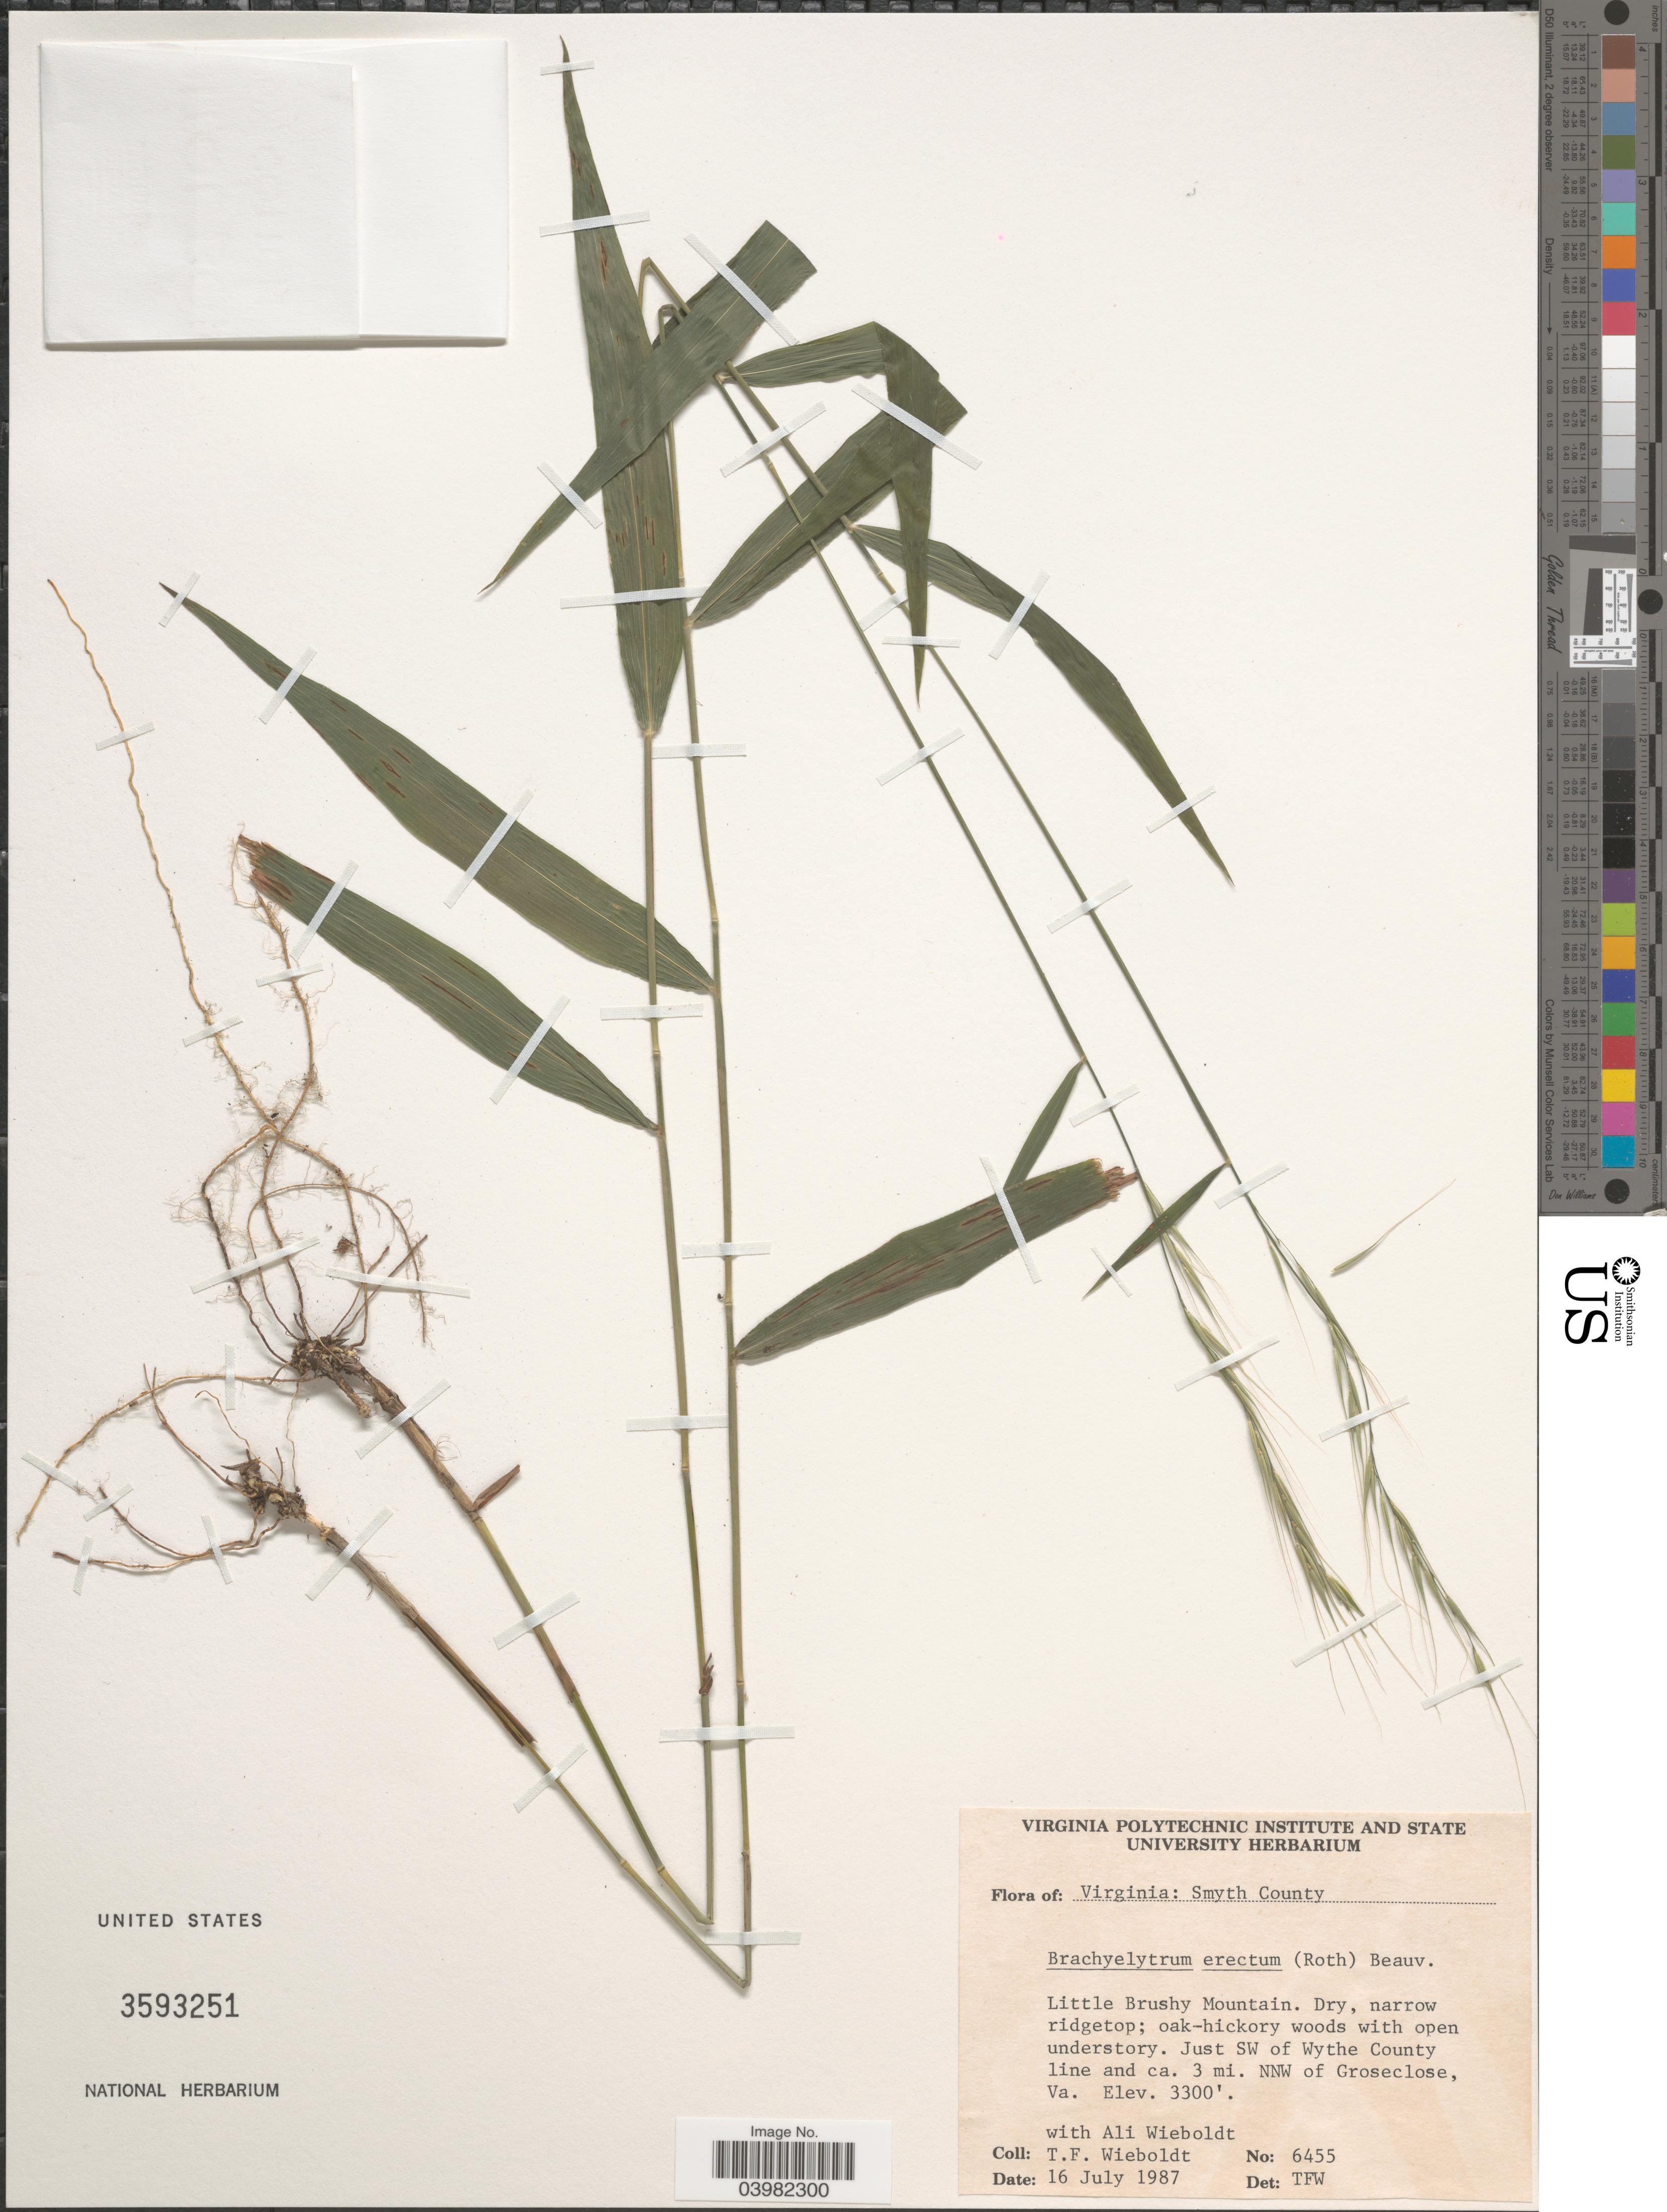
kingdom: Plantae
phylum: Tracheophyta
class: Liliopsida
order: Poales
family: Poaceae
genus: Brachyelytrum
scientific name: Brachyelytrum erectum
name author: (Schreb.) P. Beauv.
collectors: T. Wieboldt & A. Wieboldt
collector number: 6455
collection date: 1987-07-16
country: United States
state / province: Virginia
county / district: Smyth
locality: Smyth County. Little Brushy Mountain. Just SW of Wythe County line and ca. 3 mi. NNW of Groseclose.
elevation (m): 1006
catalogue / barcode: US 3593251